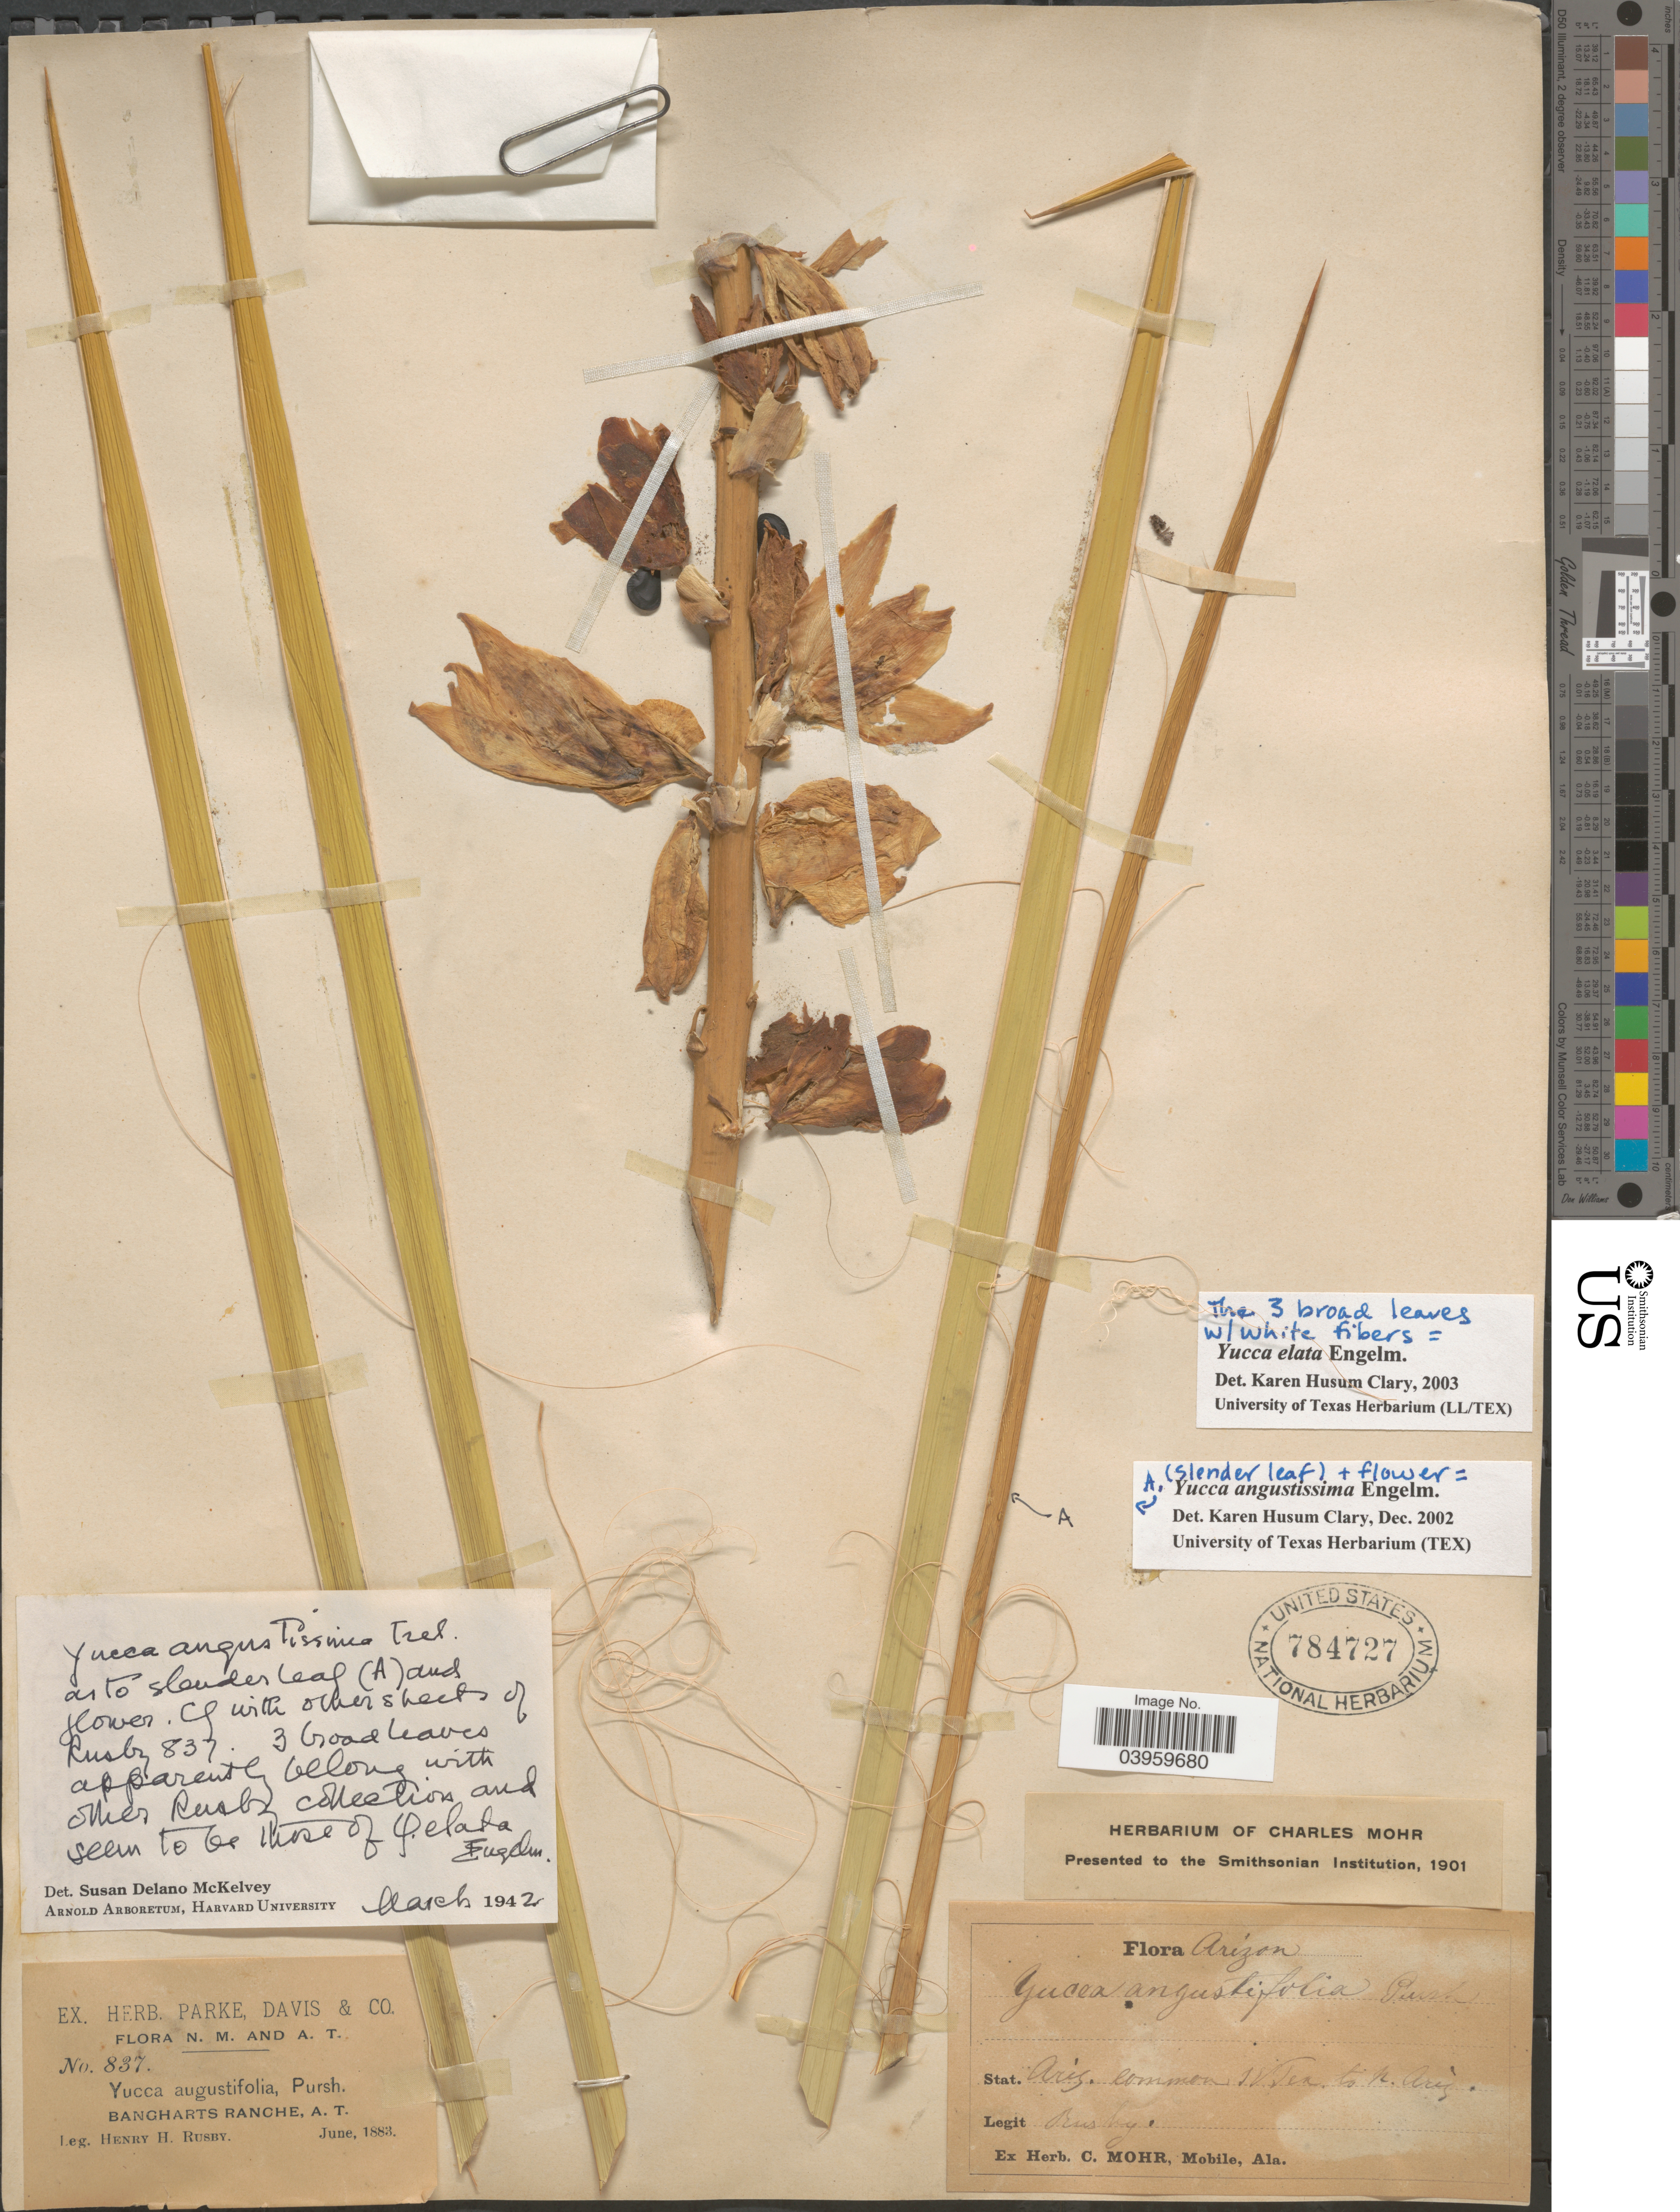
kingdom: Plantae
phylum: Tracheophyta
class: Liliopsida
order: Asparagales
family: Asparagaceae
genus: Yucca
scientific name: Yucca angustissima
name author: Engelm. ex Trel.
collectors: H. H. Rusby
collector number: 837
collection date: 1883-06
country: United States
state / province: Arizona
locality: Bangharts Ranche, A. T. S.E Tex. to N. Ariz.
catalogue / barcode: US 784727